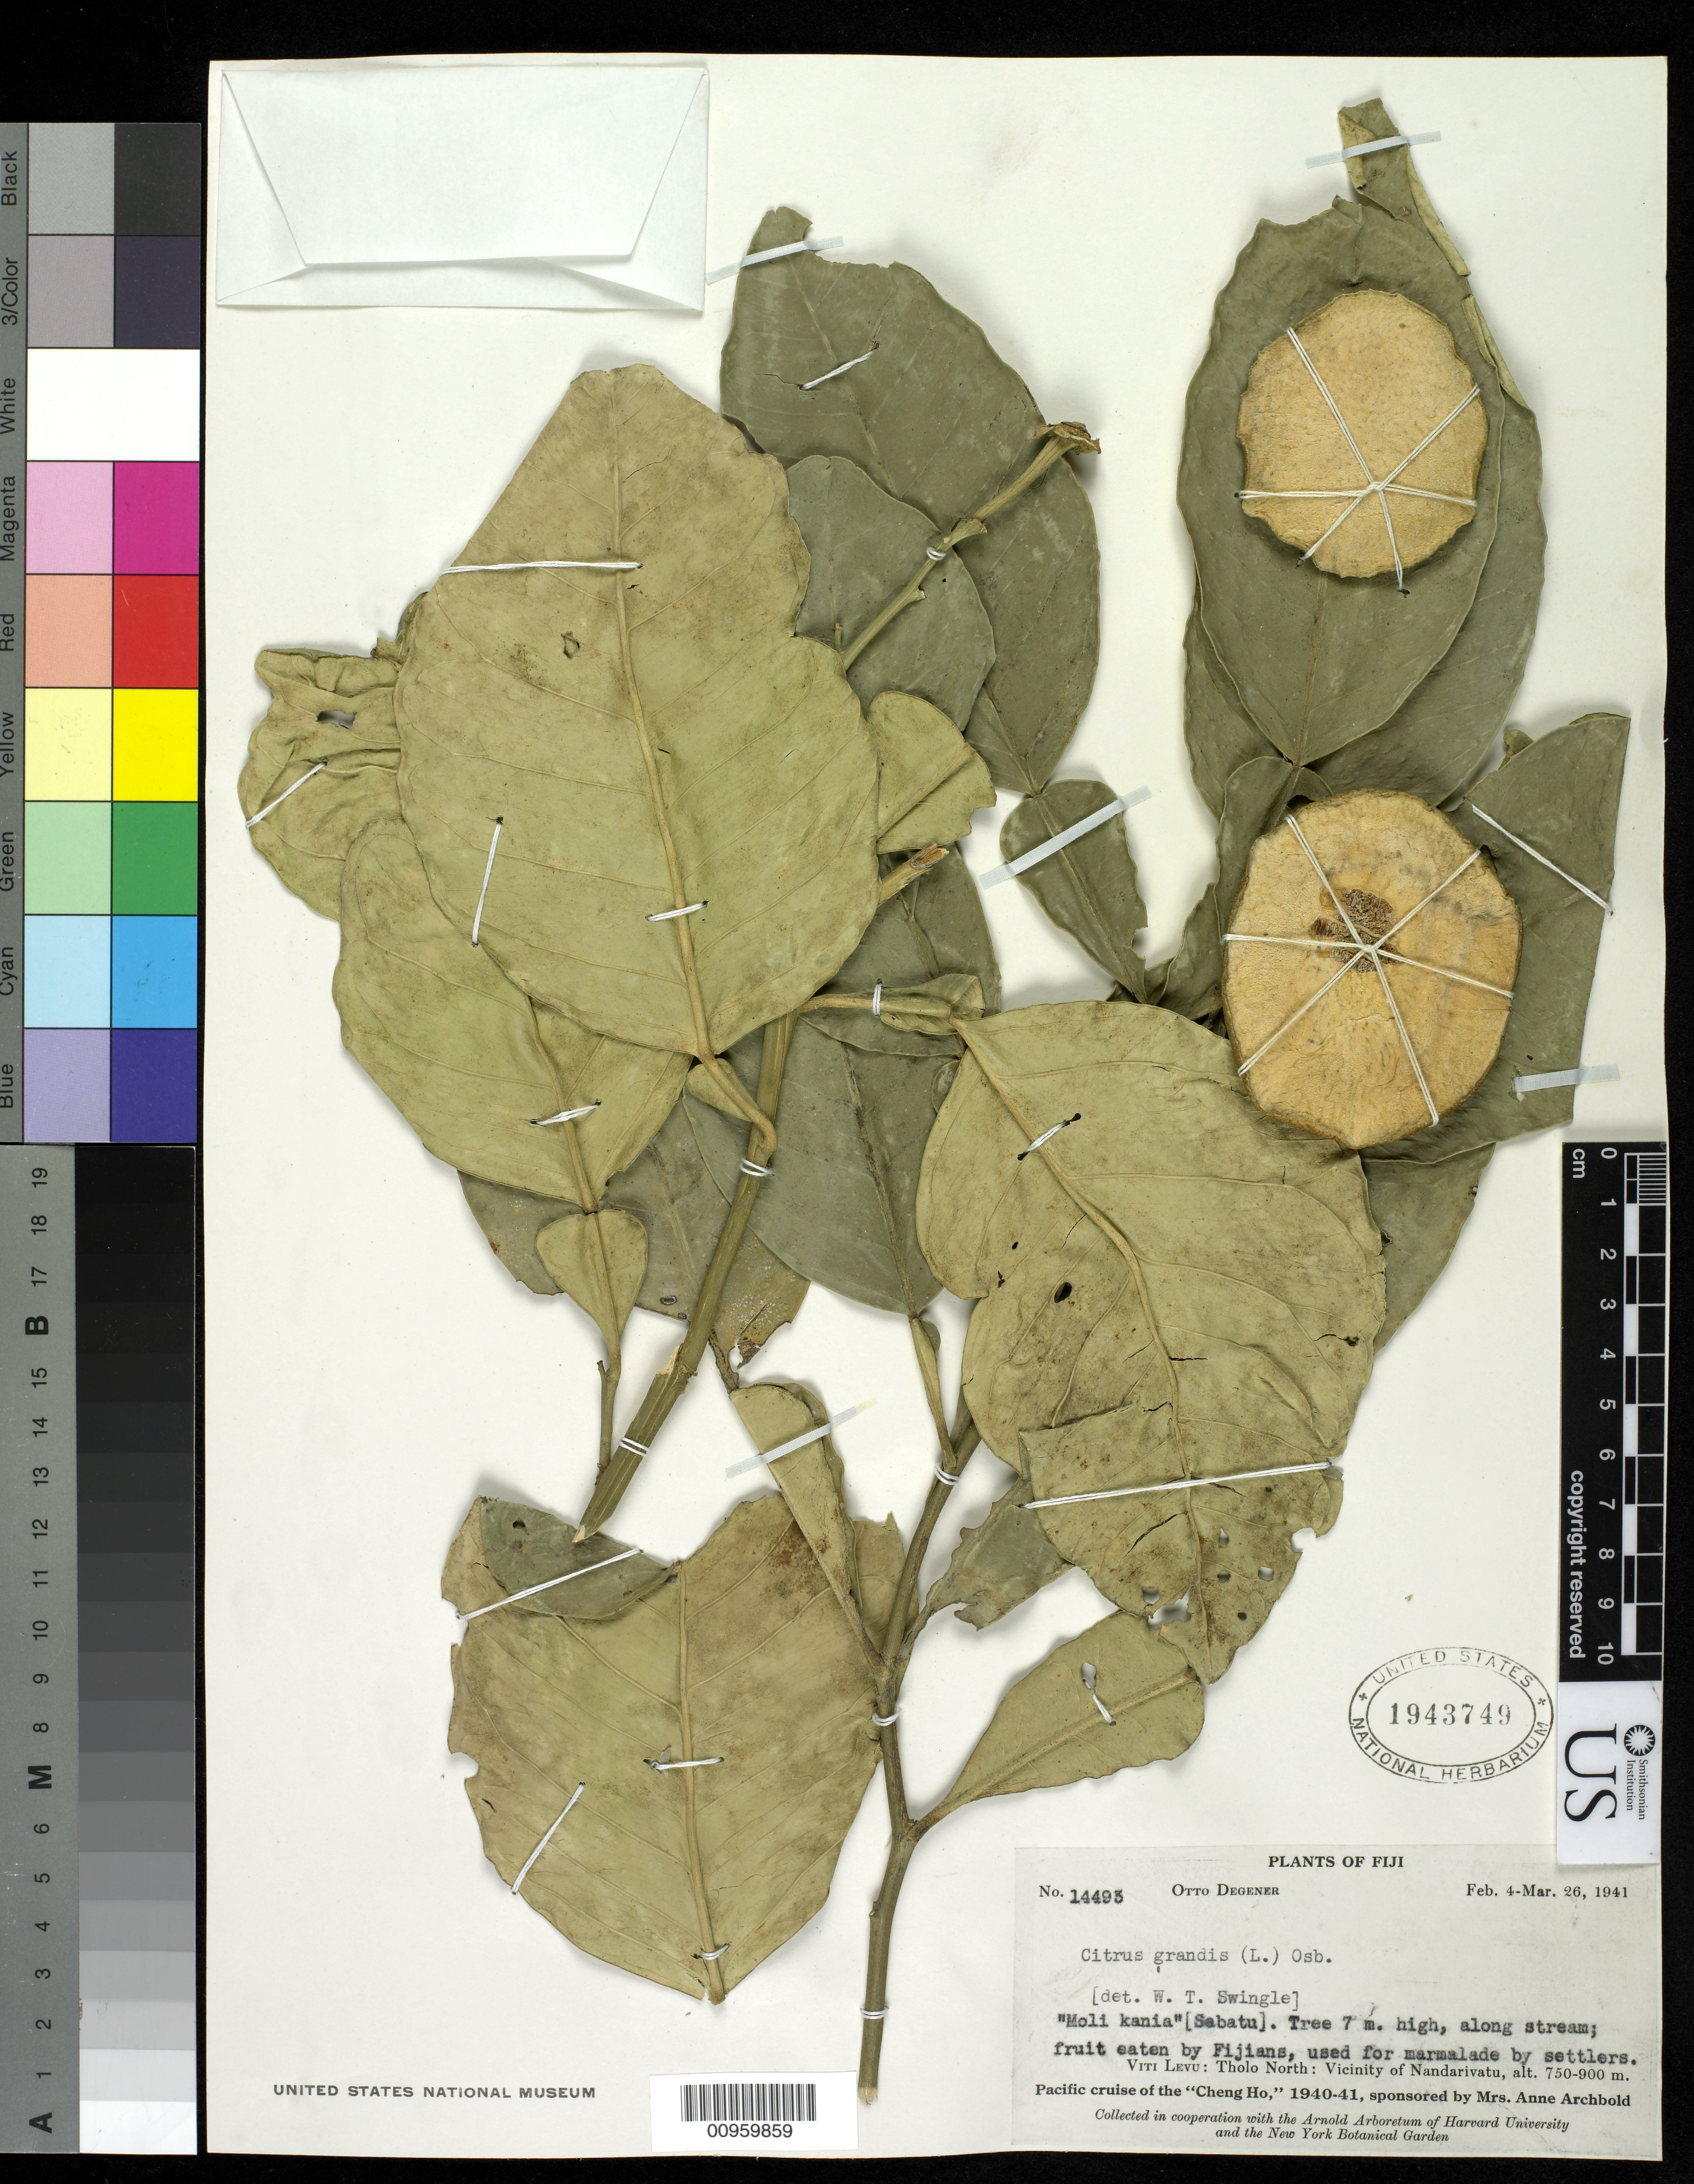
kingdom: Plantae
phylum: Tracheophyta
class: Magnoliopsida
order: Sapindales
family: Rutaceae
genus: Citrus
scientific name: Citrus grandis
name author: (L.) Osbeck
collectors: O. Degener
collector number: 14493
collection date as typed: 04 Feb 1941 to 26 Mar 1941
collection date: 1941-02-04/1941-03-26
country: Fiji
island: Viti Levu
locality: Tholo N; vicinity of Nandarivatu.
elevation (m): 750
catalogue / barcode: US 1943749